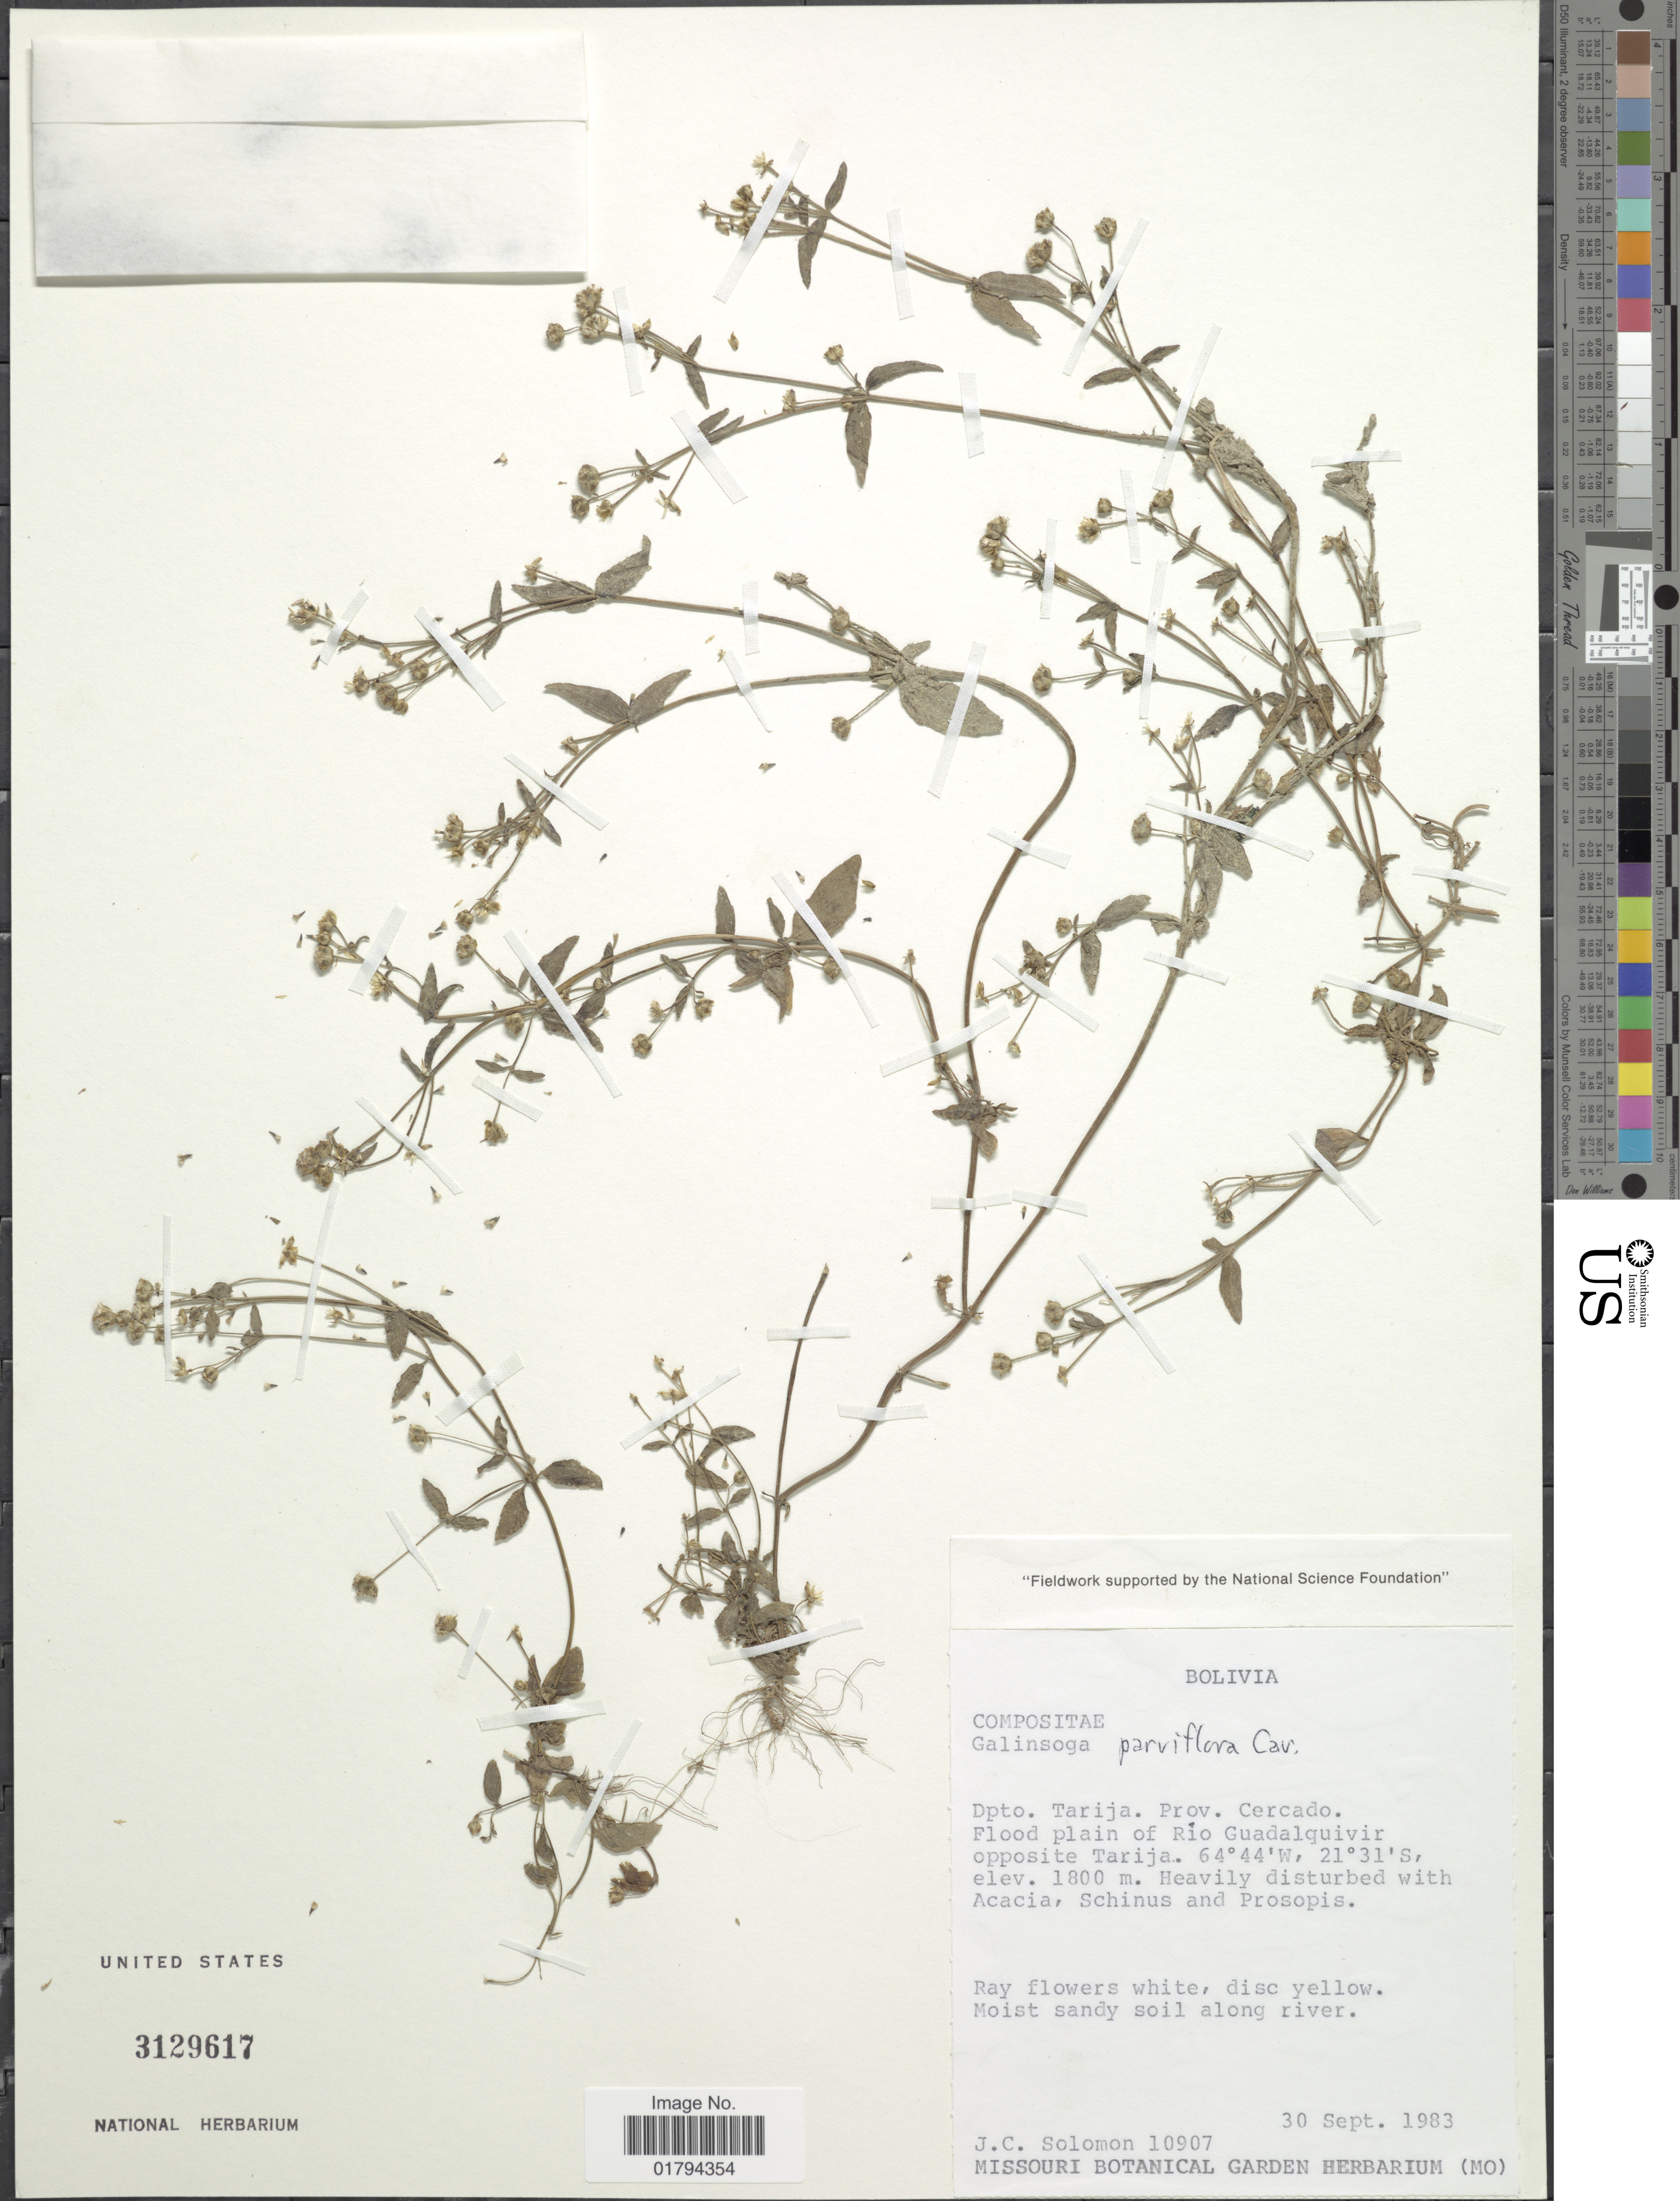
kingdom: Plantae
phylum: Tracheophyta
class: Magnoliopsida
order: Asterales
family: Asteraceae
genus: Galinsoga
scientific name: Galinsoga parviflora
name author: Cav.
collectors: J. C. Solomon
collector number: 10907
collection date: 1983-09-30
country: Bolivia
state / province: Tarija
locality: Prov. Cercado, Flood plain of Rio Guadalquivir opposite Tarija.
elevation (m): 1800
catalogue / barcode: US 3129617